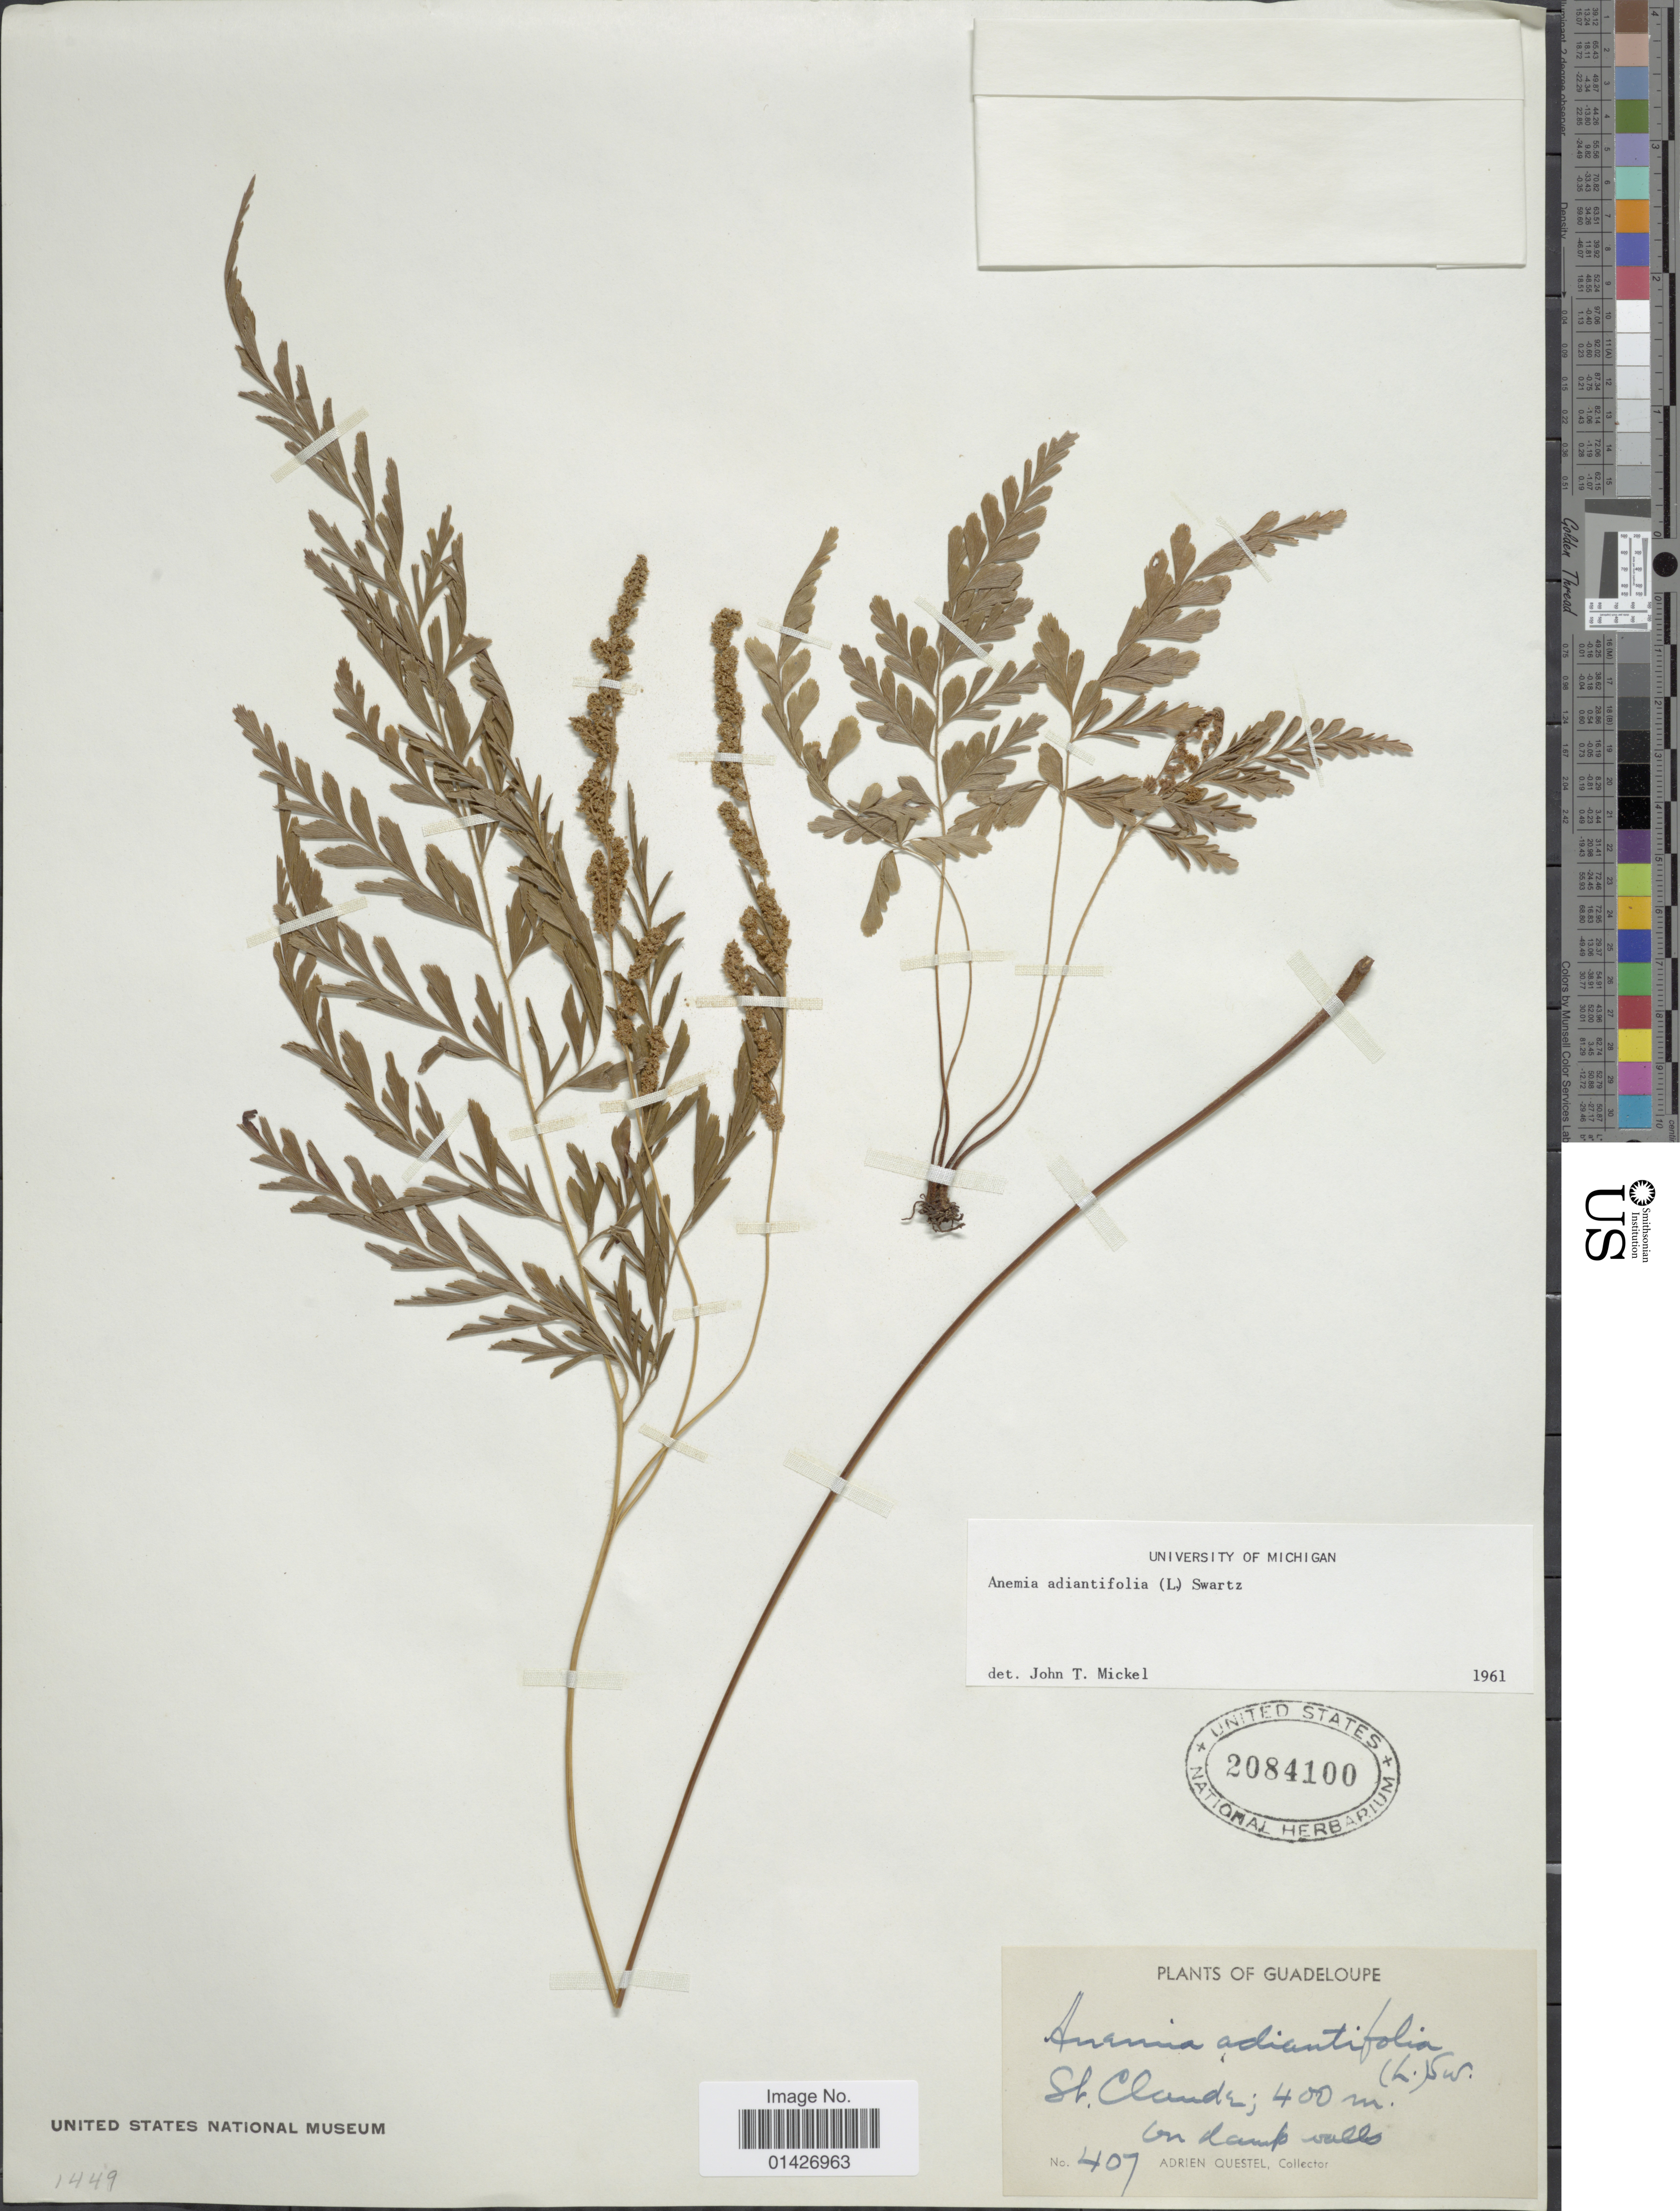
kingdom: Plantae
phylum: Tracheophyta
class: Polypodiopsida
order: Schizaeales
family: Anemiaceae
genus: Anemia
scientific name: Anemia adiantifolia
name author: (L.) Sw.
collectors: A. Questel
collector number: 407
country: Guadeloupe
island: Leeward Is.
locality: St Claude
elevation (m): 400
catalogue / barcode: US 2084100